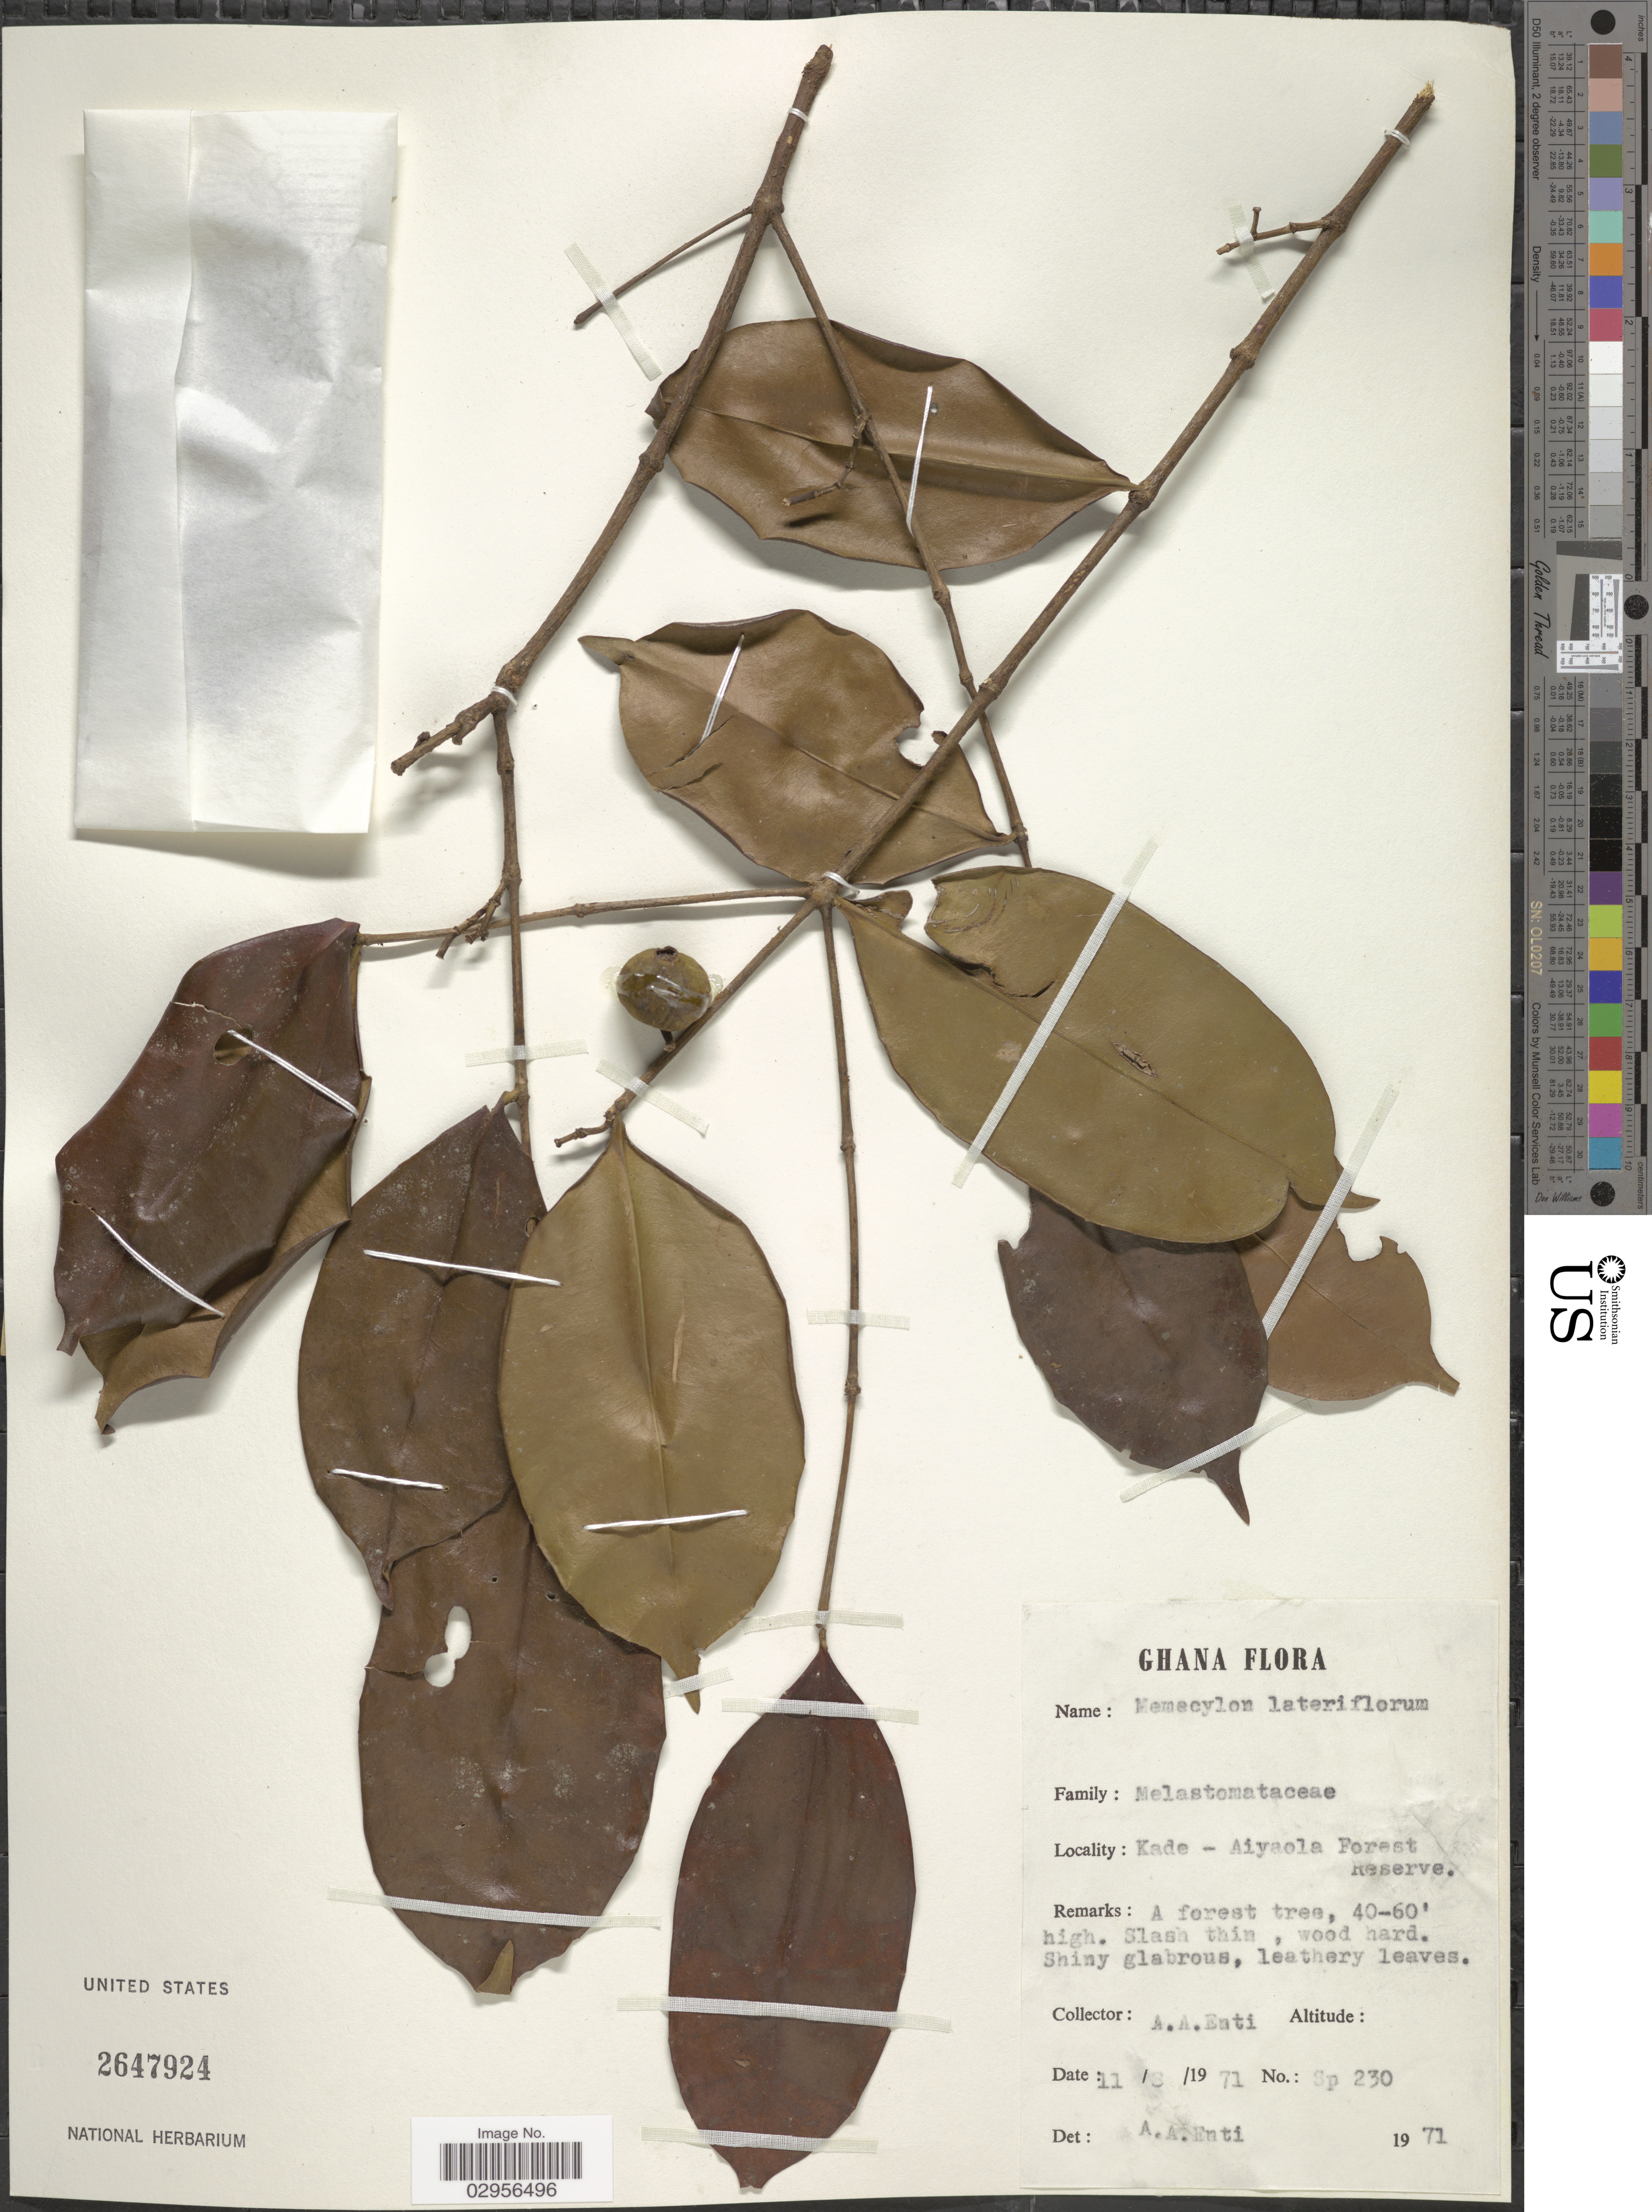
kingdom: Plantae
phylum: Tracheophyta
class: Magnoliopsida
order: Myrtales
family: Melastomataceae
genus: Memecylon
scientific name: Memecylon lateriflorum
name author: (G. Don) Bremek.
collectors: A. Enti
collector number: Sp230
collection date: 1971-08-11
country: Ghana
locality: Kade - Aiyaola Forest Reserve.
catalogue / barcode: US 2647924